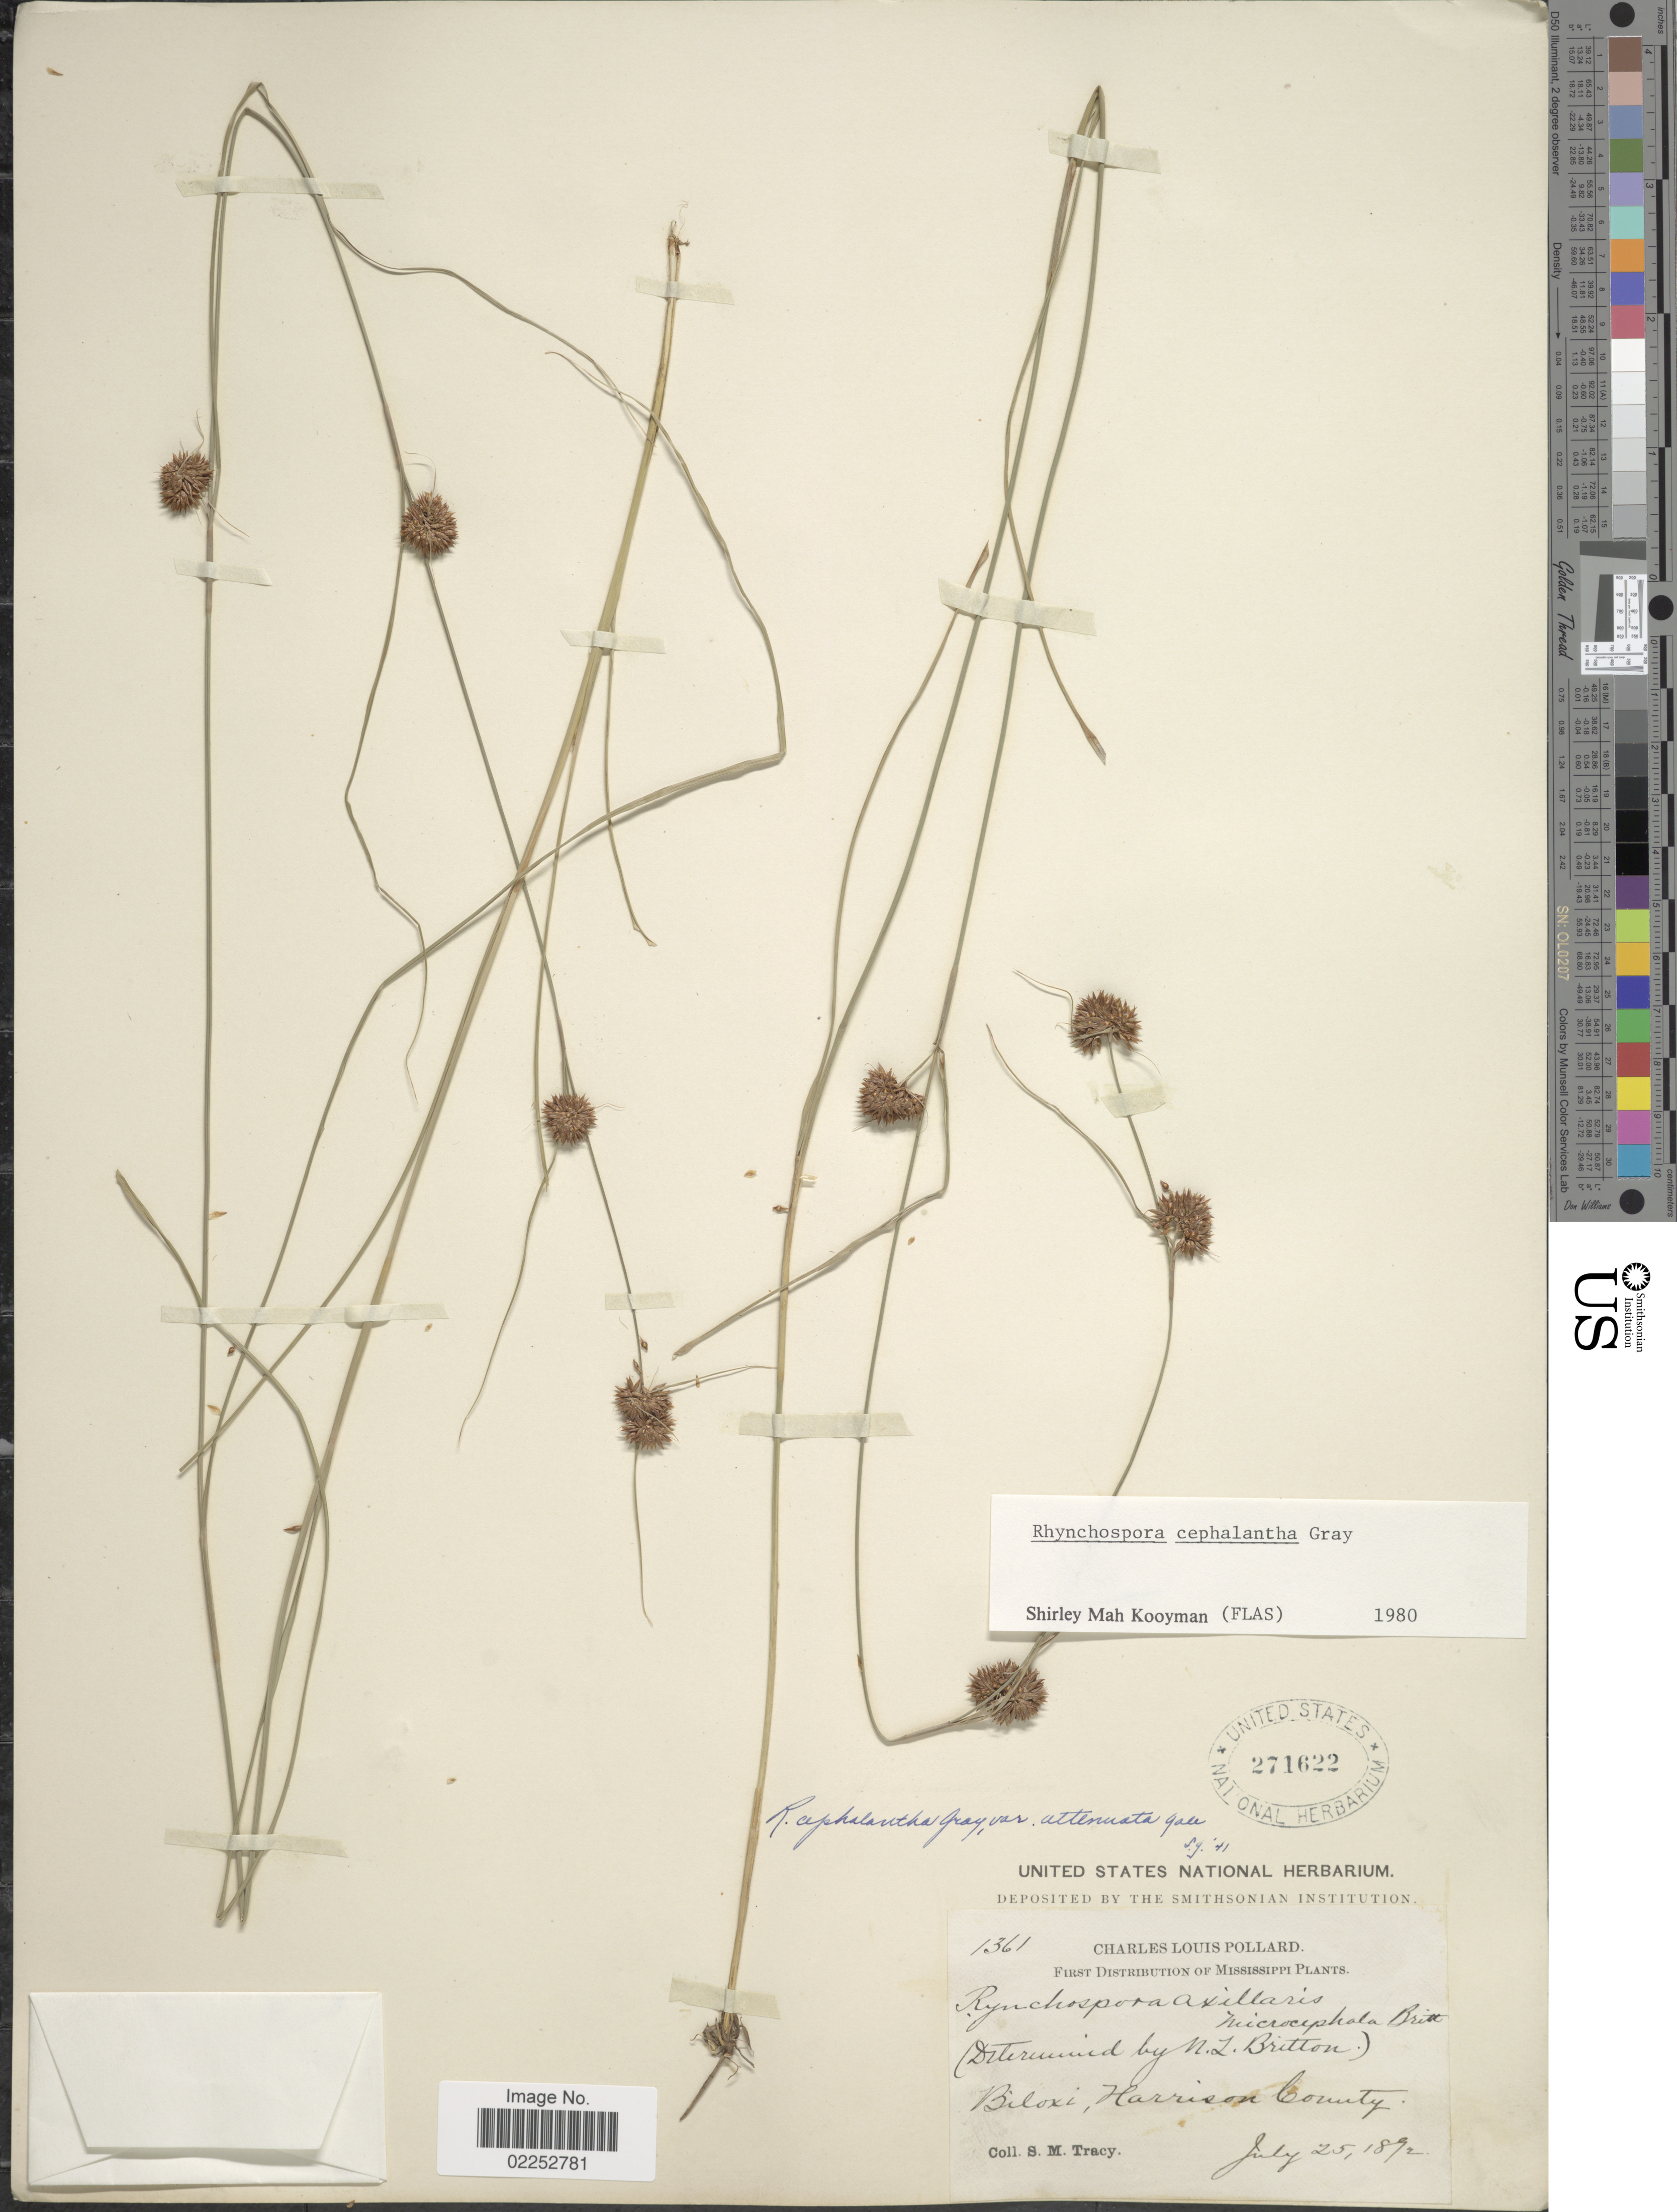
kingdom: Plantae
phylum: Tracheophyta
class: Liliopsida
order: Poales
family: Cyperaceae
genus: Rhynchospora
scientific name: Rhynchospora cephalantha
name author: A. Gray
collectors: S. M. Tracy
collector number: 1361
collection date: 1892-07-25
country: United States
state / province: Mississippi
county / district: Harrison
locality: Biloxi, Harrison County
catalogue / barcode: US 271622